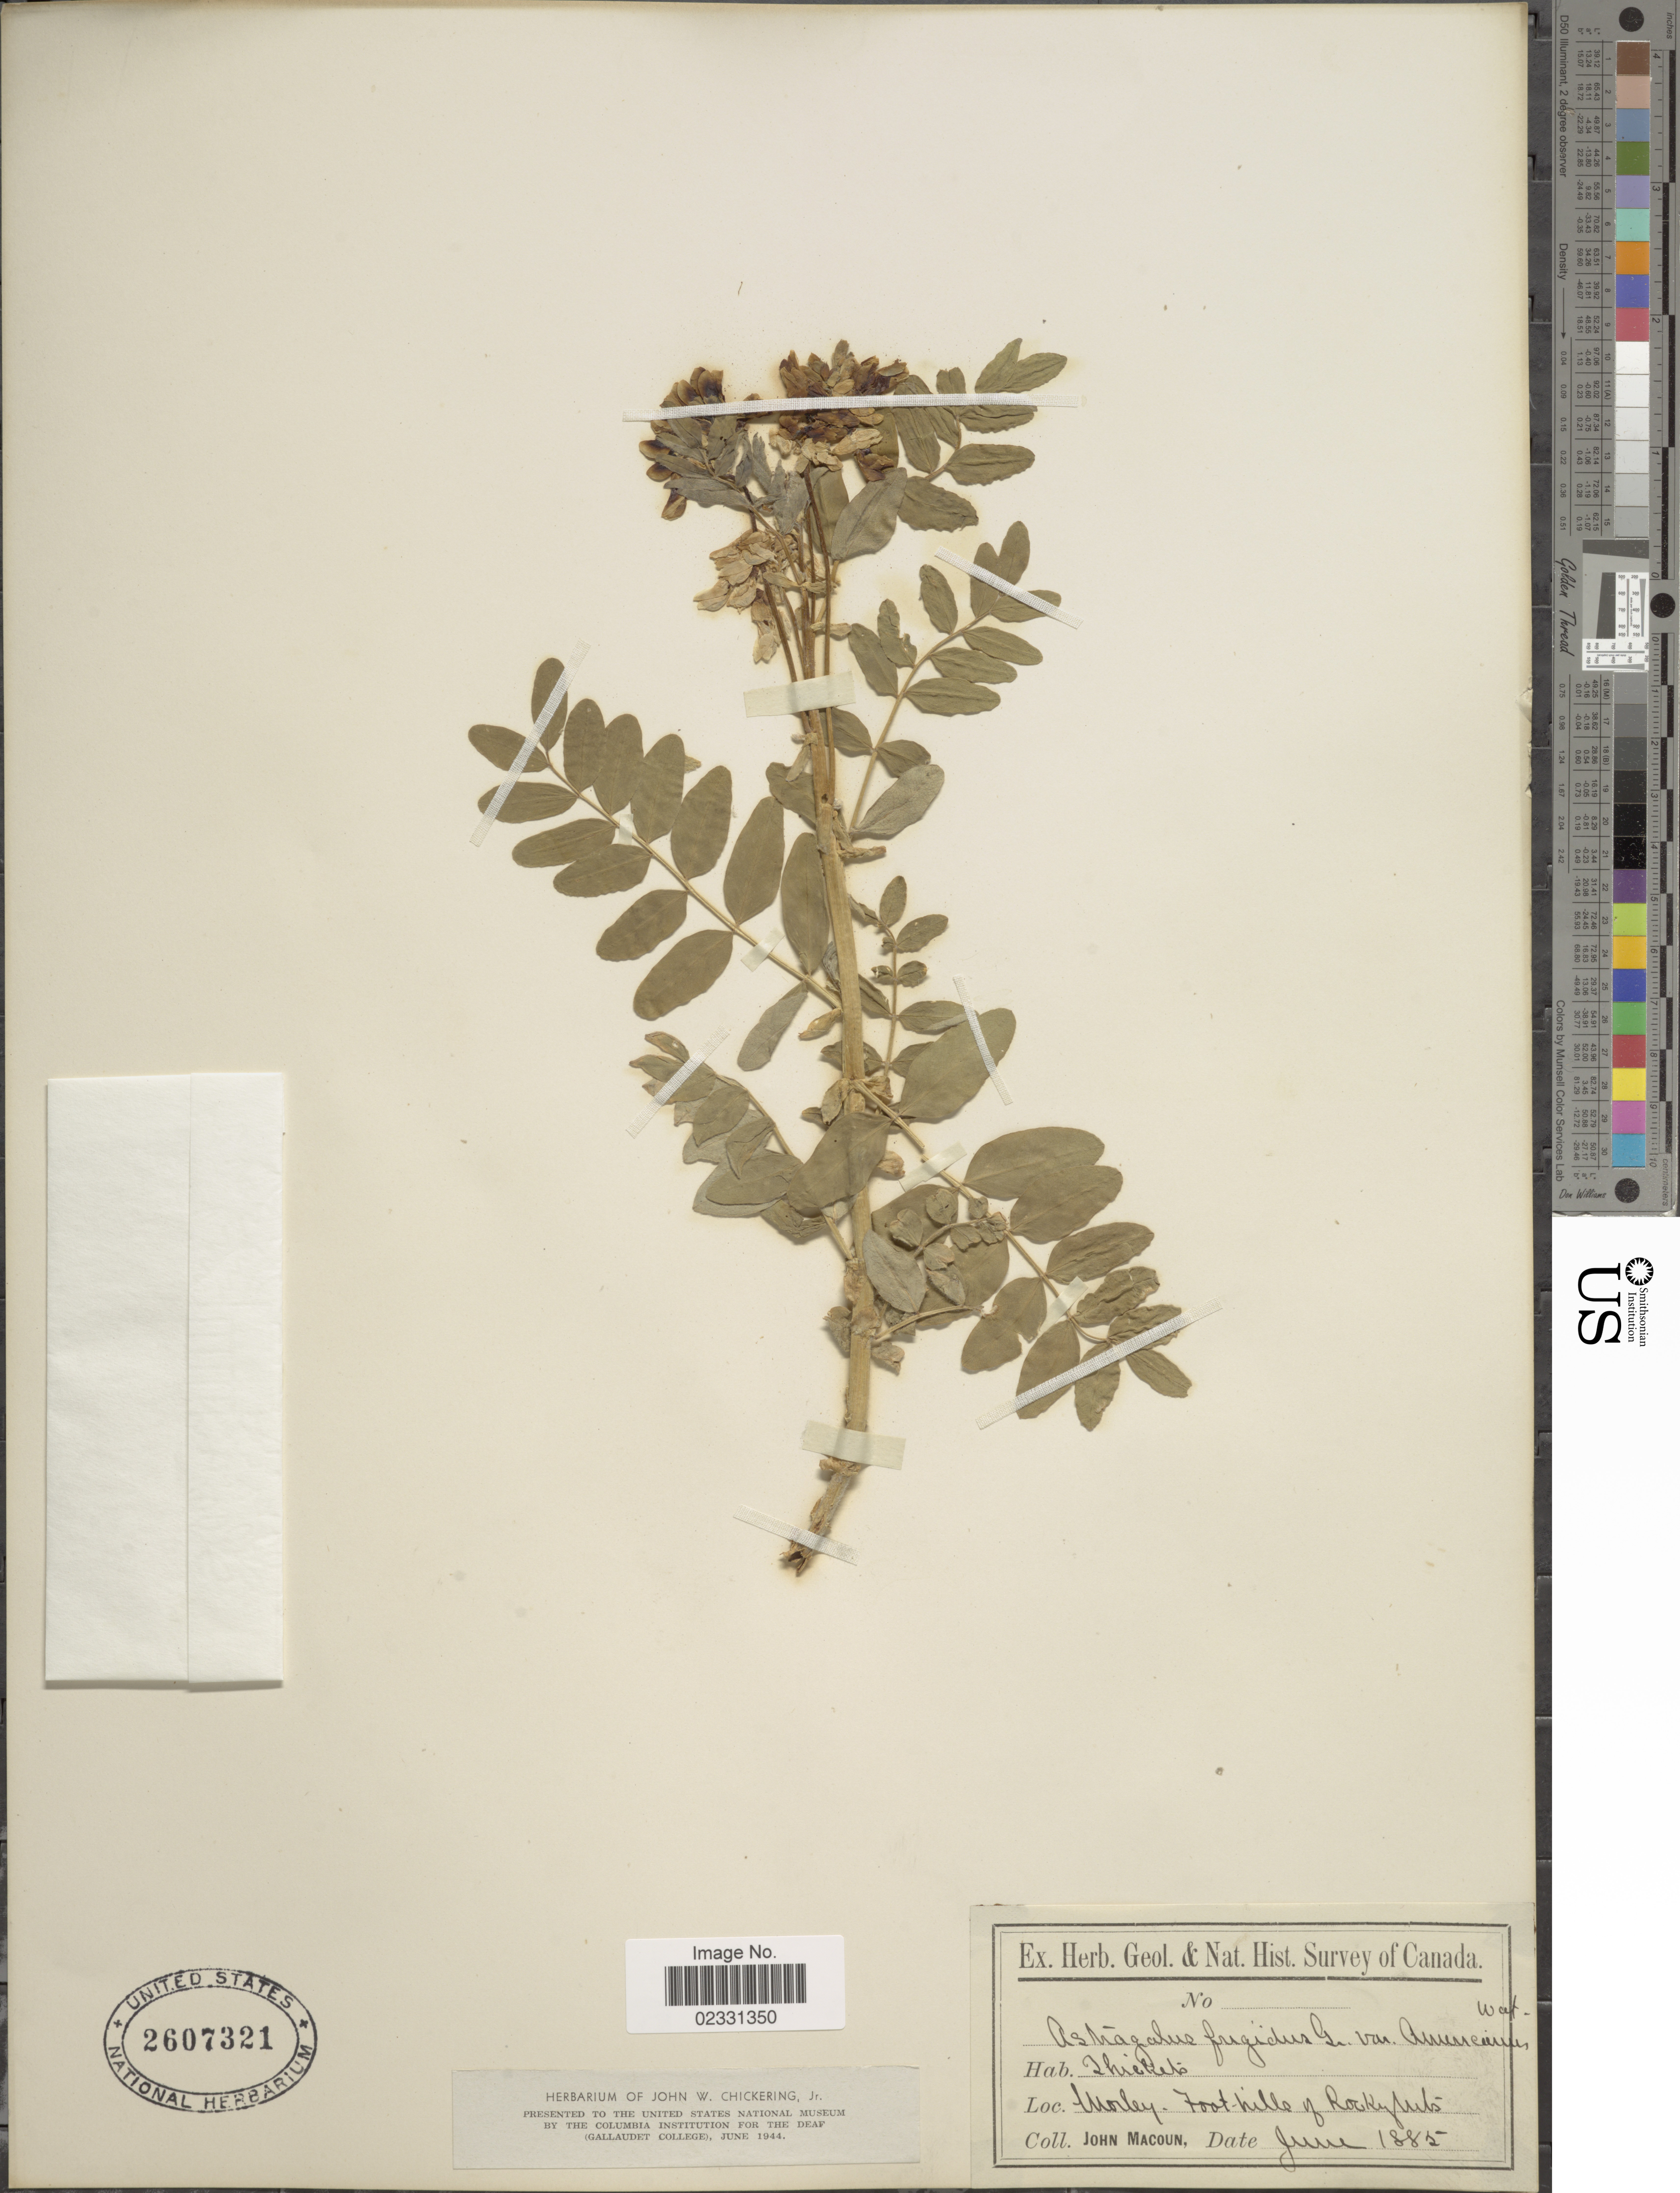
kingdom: Plantae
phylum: Tracheophyta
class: Magnoliopsida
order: Fabales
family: Fabaceae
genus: Astragalus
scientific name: Astragalus frigidus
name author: (L.) A. Gray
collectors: J. Macoun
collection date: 1885-06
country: Canada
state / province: Alberta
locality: Morley, foothills of Rocky Mts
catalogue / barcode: US 2607321